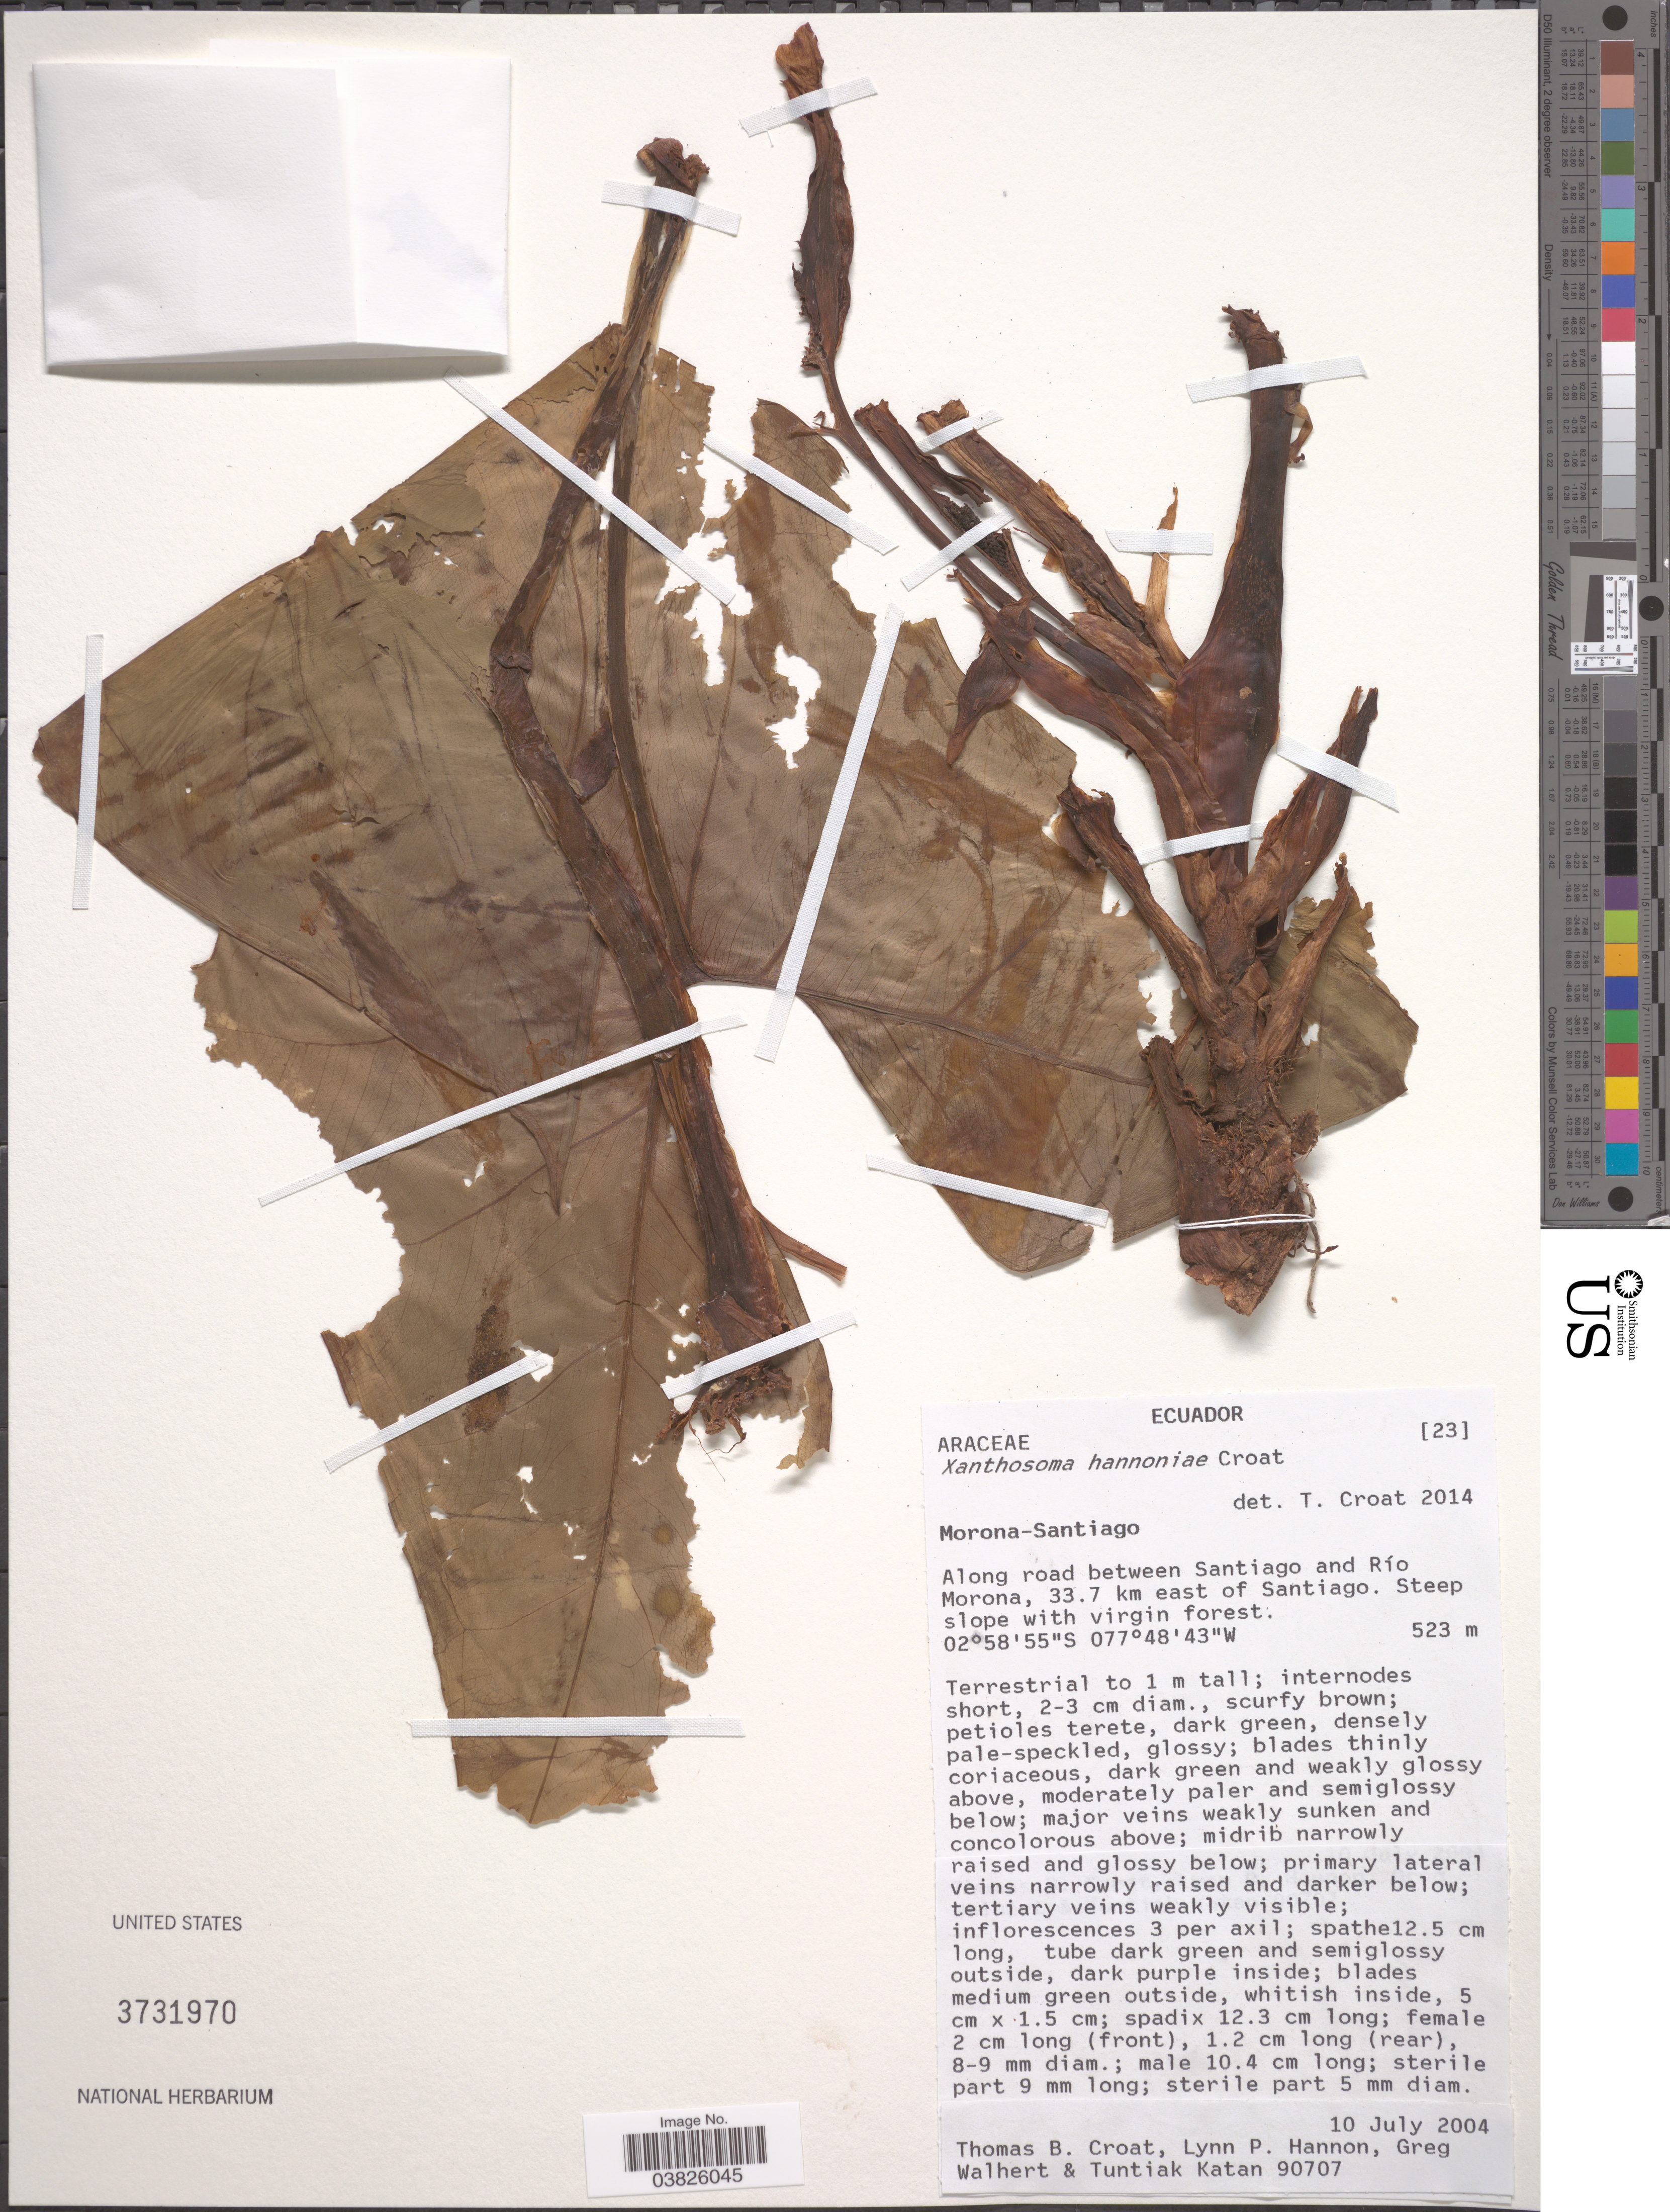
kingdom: Plantae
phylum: Tracheophyta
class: Liliopsida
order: Alismatales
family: Araceae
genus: Xanthosoma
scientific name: Xanthosoma hannoniae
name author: Croat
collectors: T. B. Croat, L. Hannon, G. Walhert & T. Katan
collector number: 90707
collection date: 2004-07-10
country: Ecuador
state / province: Morona-Santiago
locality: Along road between Santiago and Río Morona, 33.7 km east of Santiago.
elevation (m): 523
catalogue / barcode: US 3731970